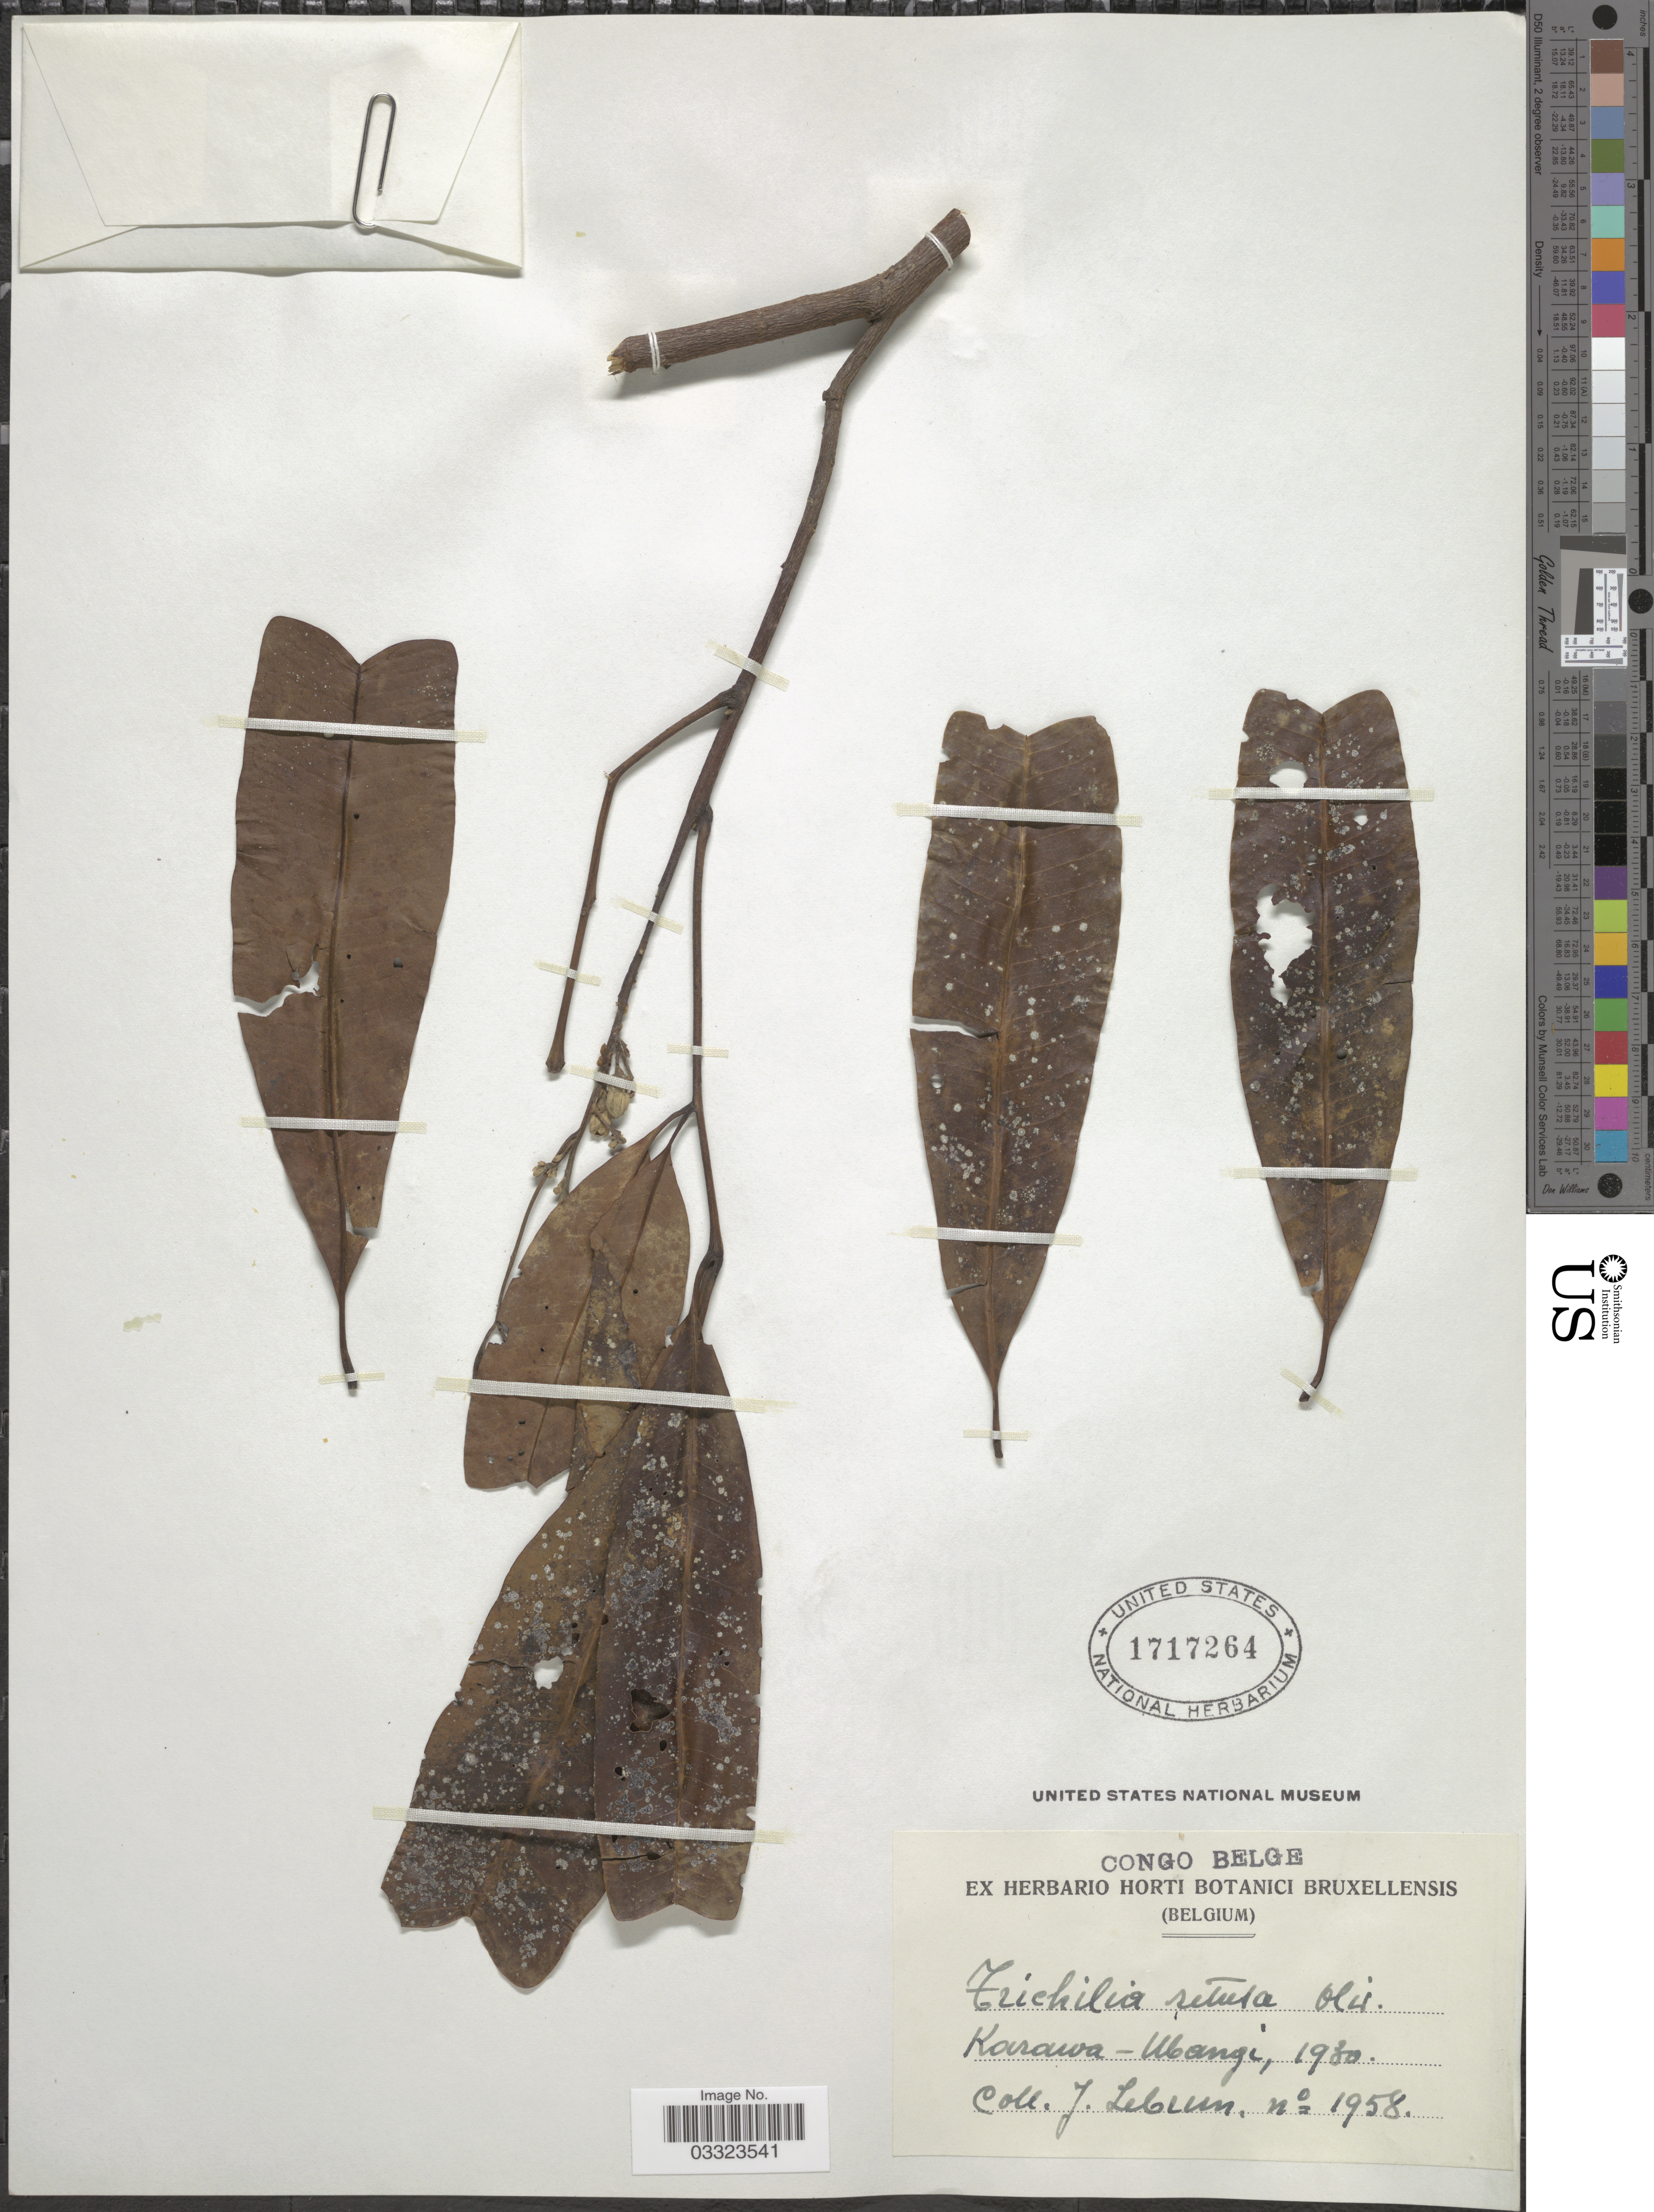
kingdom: Plantae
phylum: Tracheophyta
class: Magnoliopsida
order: Sapindales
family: Meliaceae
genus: Trichilia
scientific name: Trichilia retusa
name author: Oliv.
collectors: J. A. Lebrun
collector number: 1958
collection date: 1930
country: Congo, Democratic Republic of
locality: Congo Belge. Karawa - Ubangi.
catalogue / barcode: US 1717264